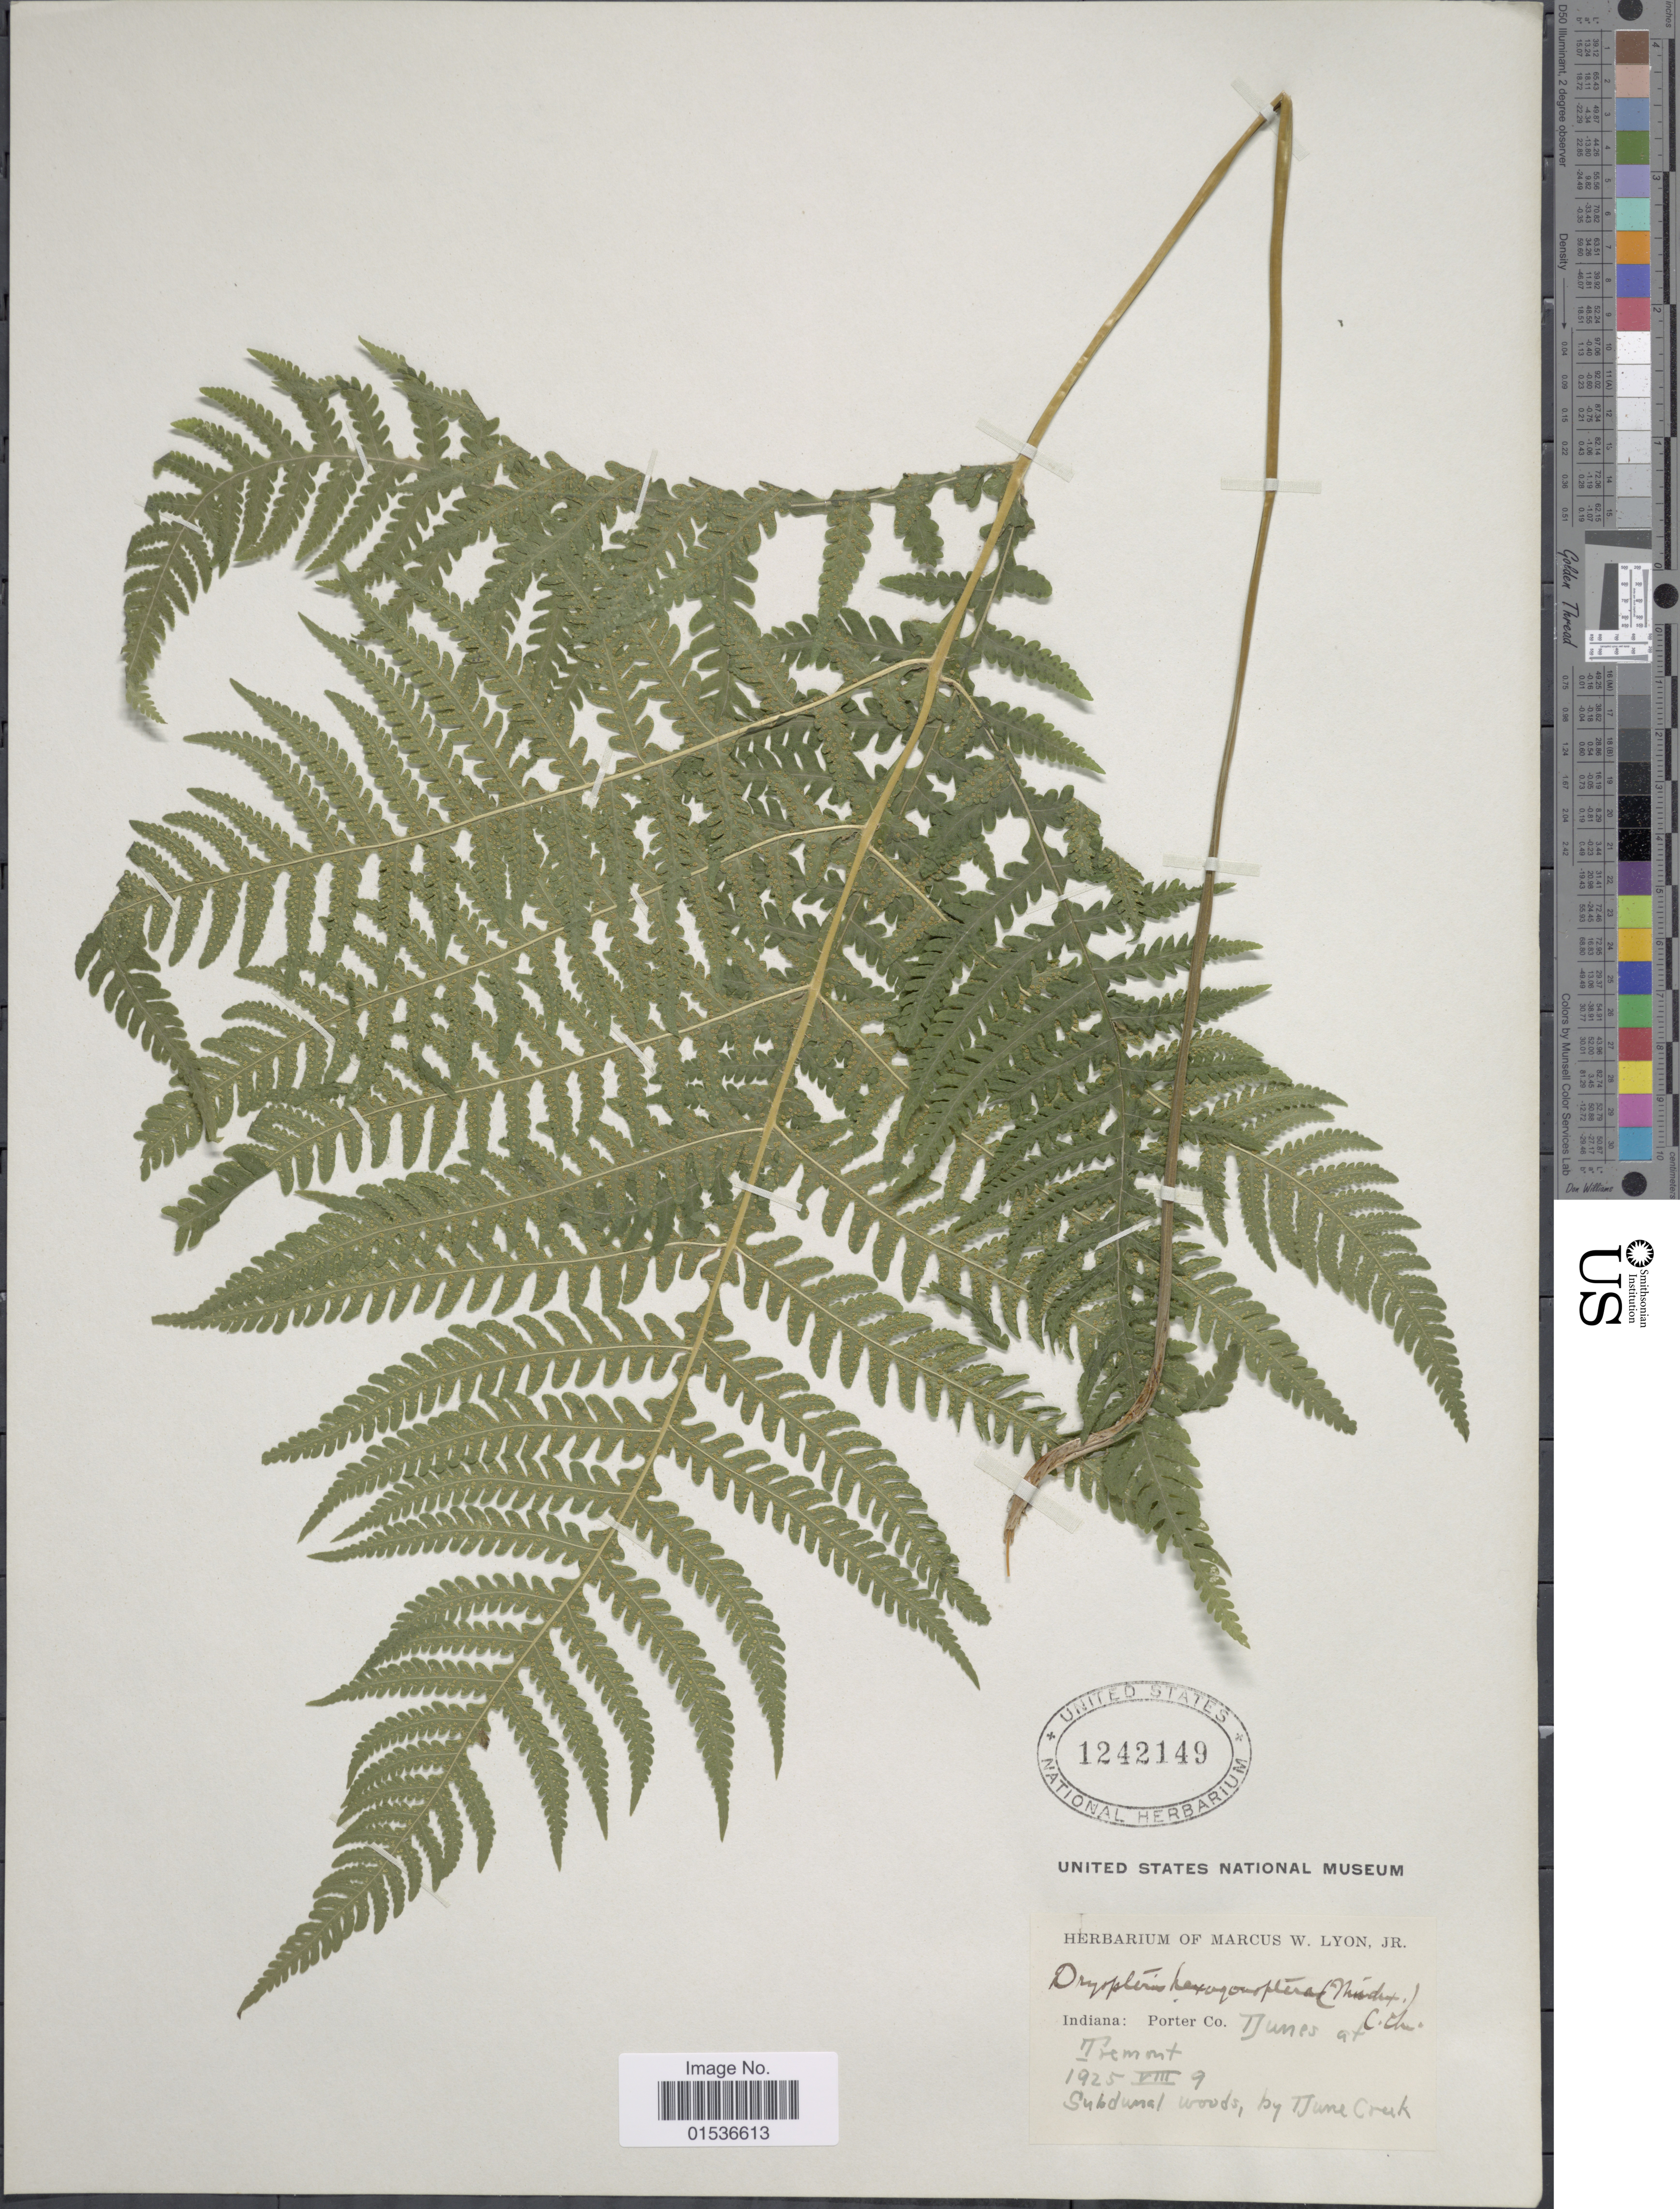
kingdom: Plantae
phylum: Tracheophyta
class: Polypodiopsida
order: Polypodiales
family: Thelypteridaceae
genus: Phegopteris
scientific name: Phegopteris hexagonoptera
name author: (Michx.) Fée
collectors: ex herb. Lyon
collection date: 1925-08-09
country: United States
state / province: Indiana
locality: Porter Co. Dunes ar Tremont, Dune Creek.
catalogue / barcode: US 1242149